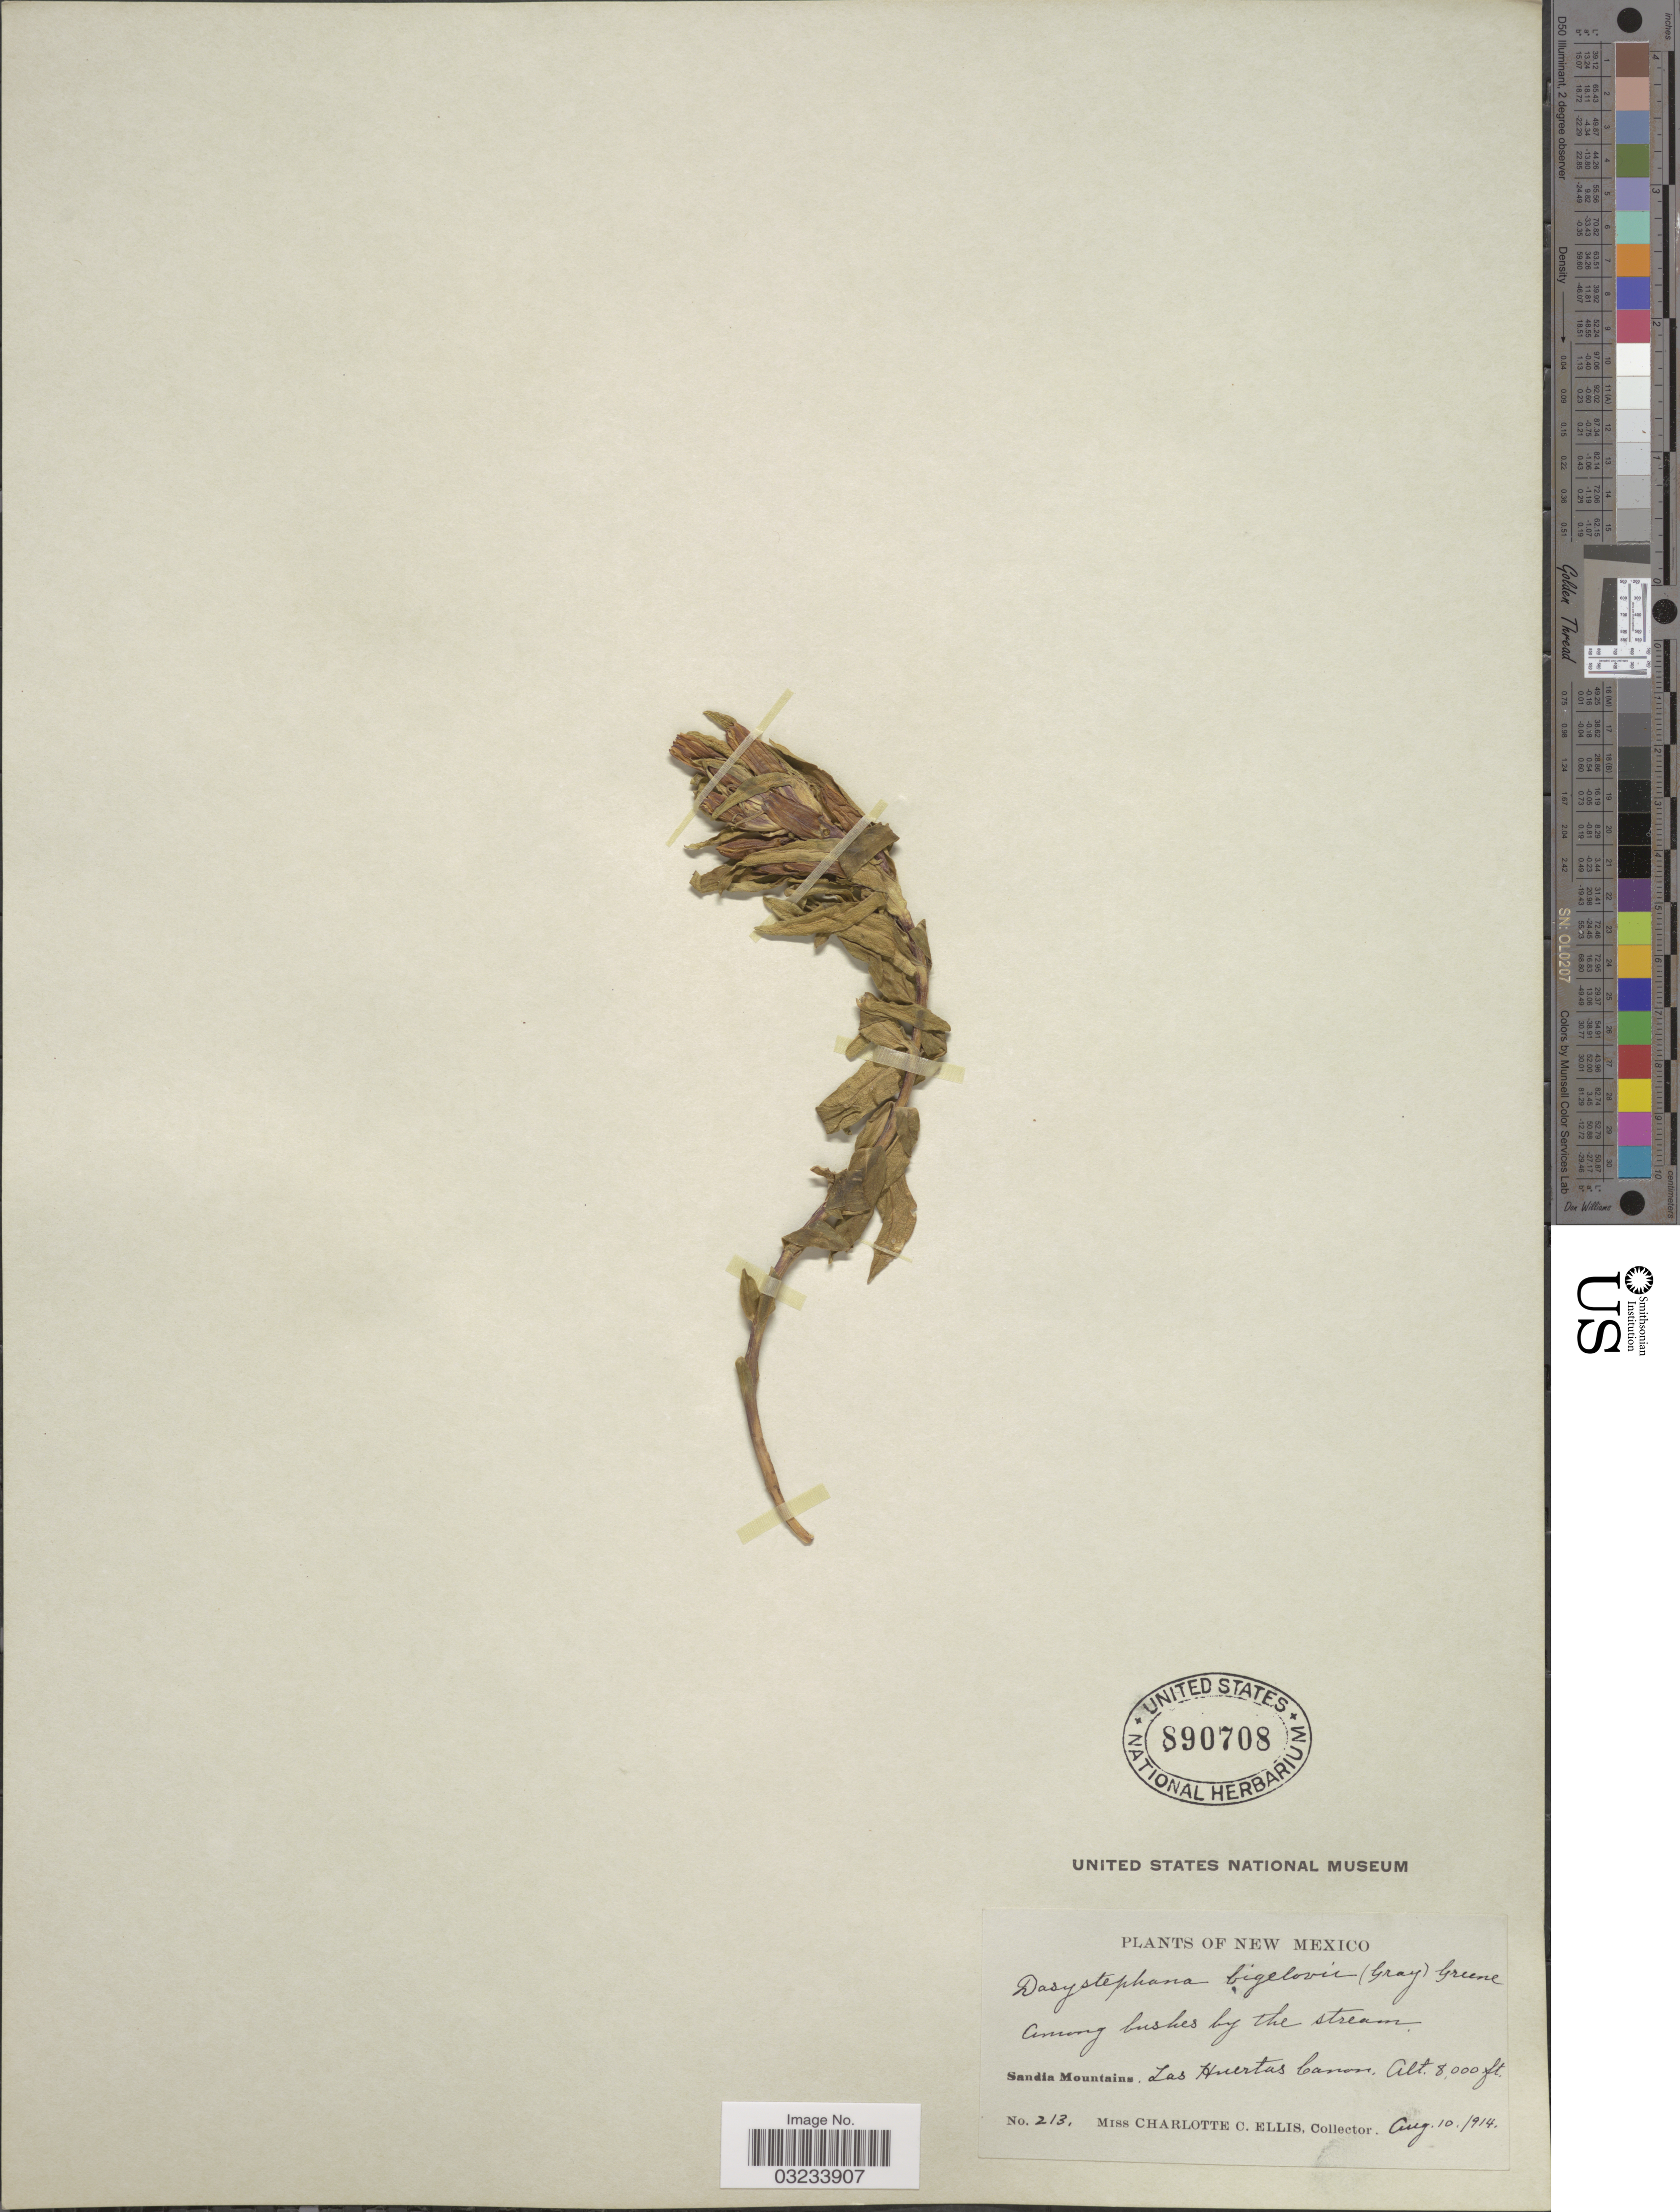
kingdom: Plantae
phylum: Tracheophyta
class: Magnoliopsida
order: Gentianales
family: Gentianaceae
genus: Gentiana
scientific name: Gentiana bigelovii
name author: A. Gray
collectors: C. C. Ellis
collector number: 213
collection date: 1914-08-10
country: United States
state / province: New Mexico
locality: Sandia Mountains. Las Huertas Canon.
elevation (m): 2438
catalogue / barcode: US 890708